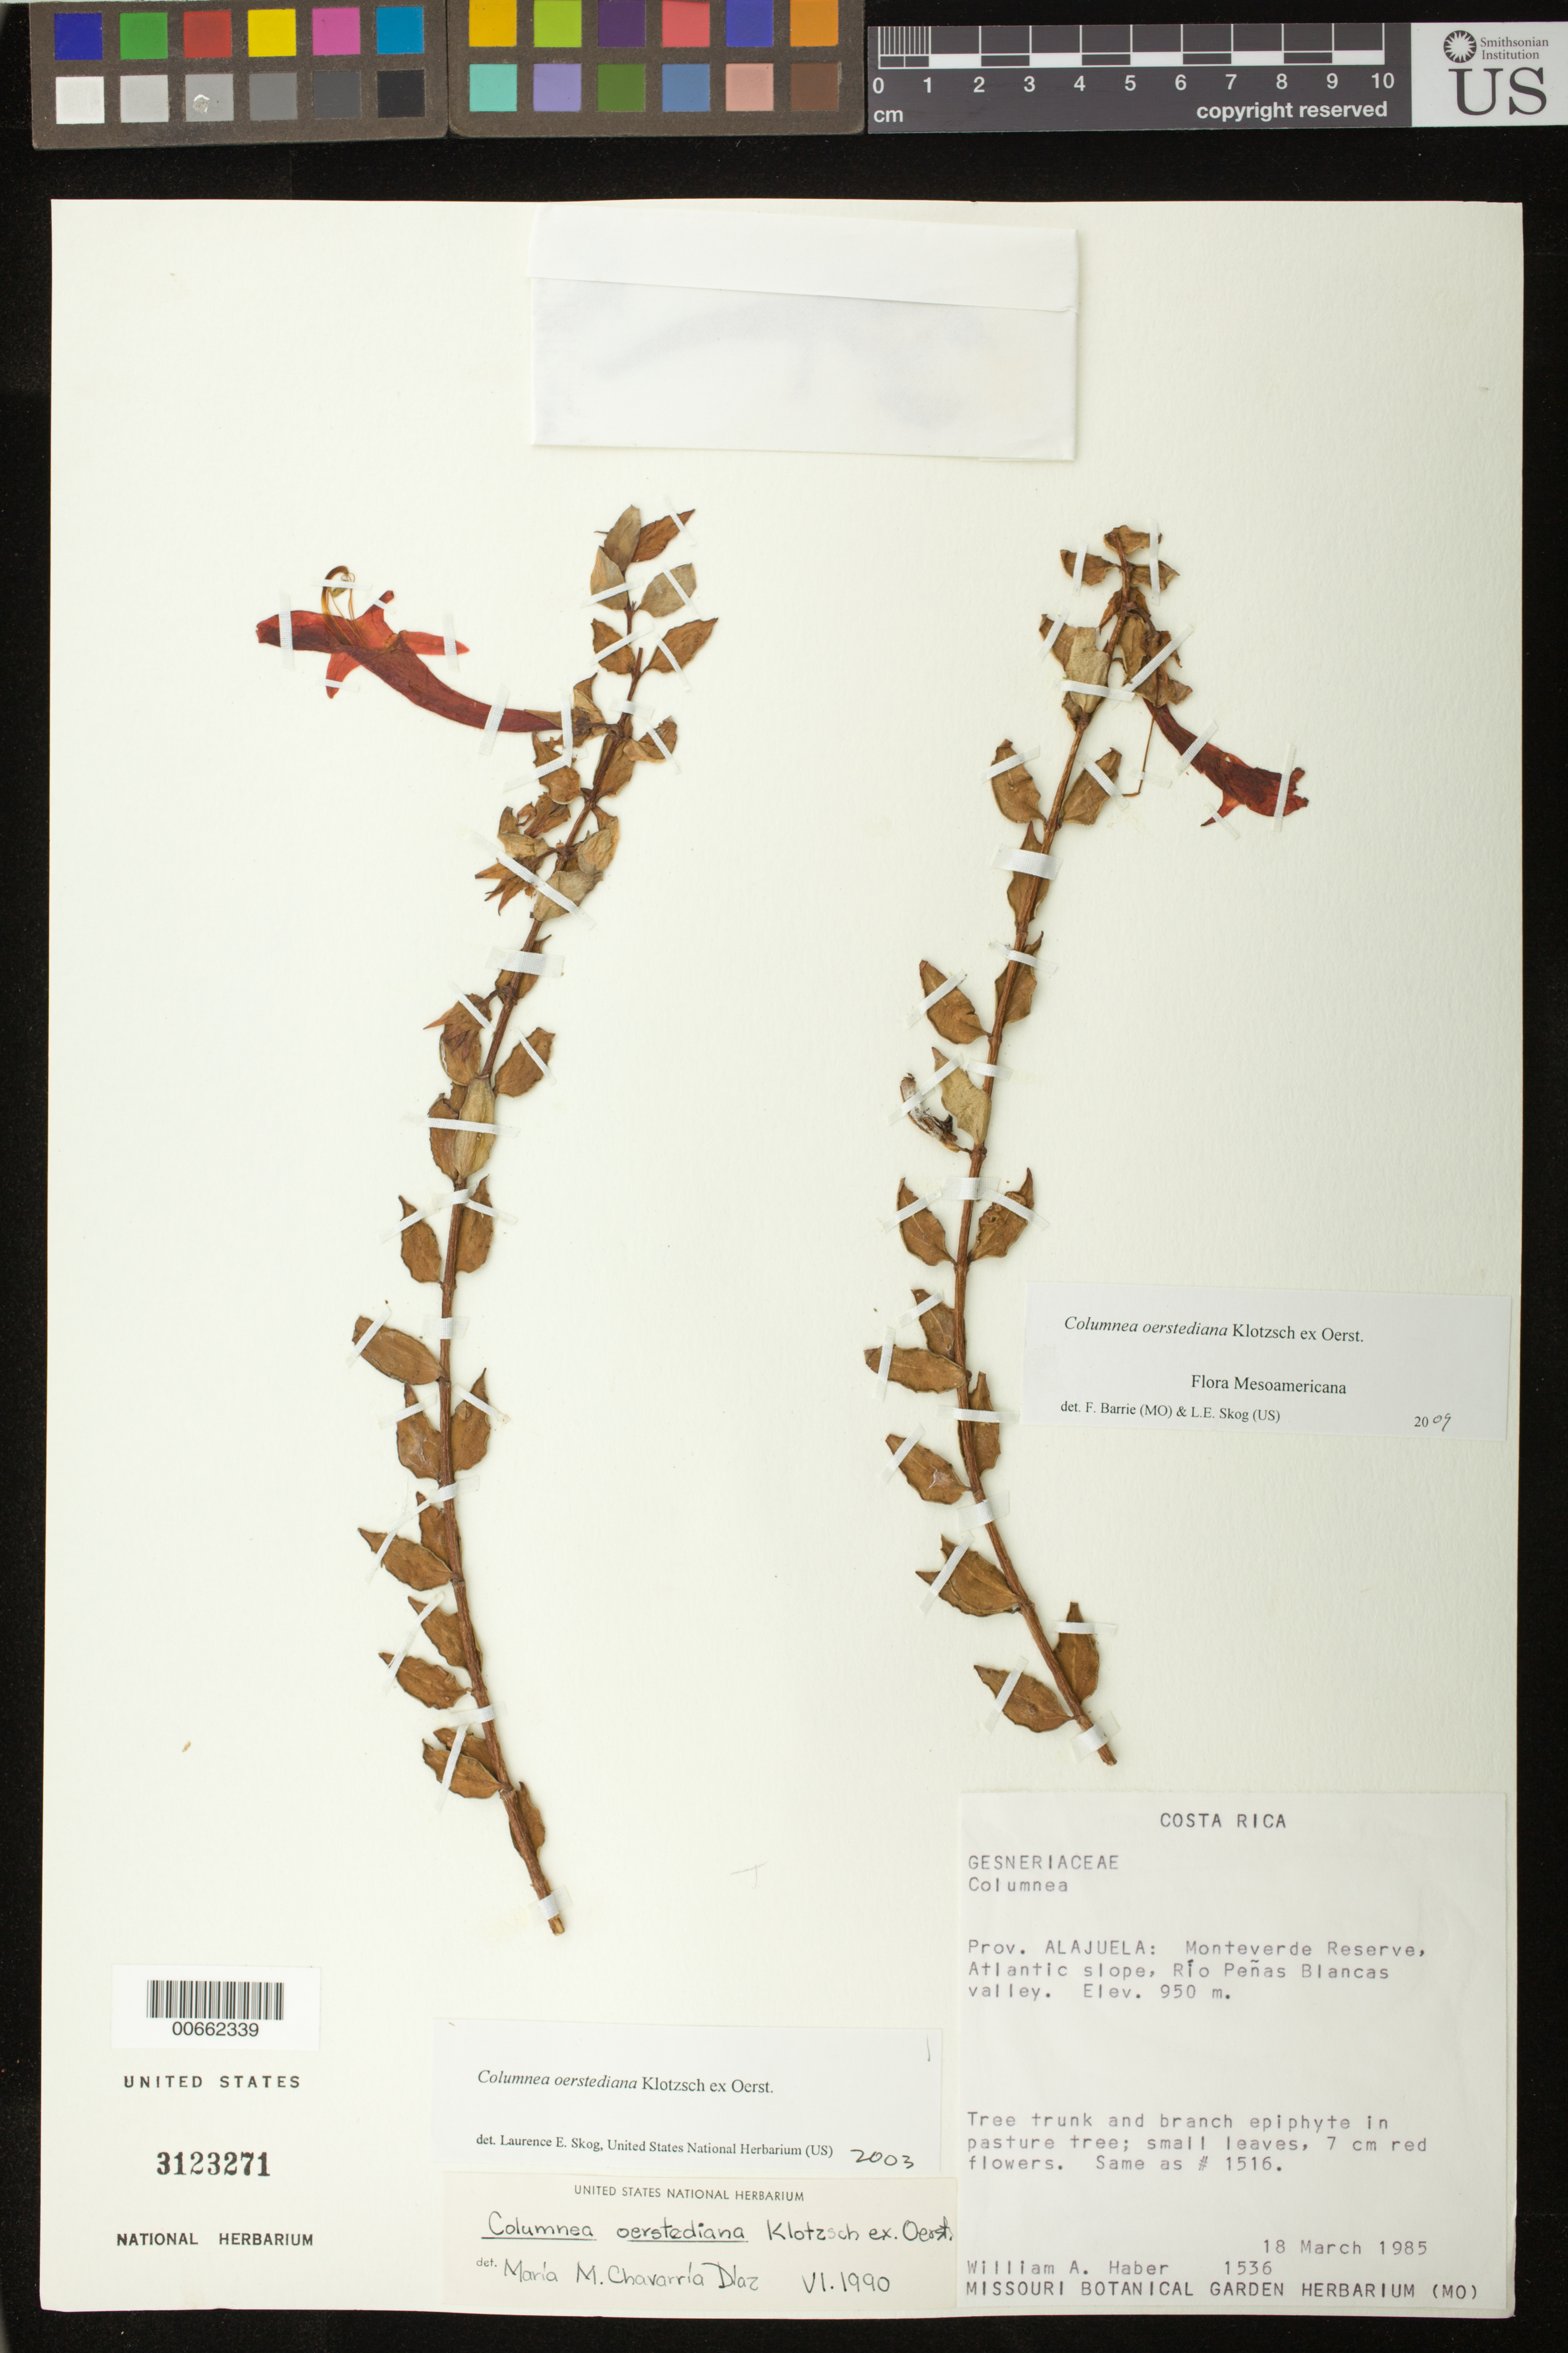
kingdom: Plantae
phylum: Tracheophyta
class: Magnoliopsida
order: Lamiales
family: Gesneriaceae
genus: Columnea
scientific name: Columnea oerstediana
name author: Klotzsch ex Oerst.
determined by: Skog, Laurence E.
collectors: W. A. Haber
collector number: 1536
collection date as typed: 18 Mar 1985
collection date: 1985-03-18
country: Costa Rica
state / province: Alajuela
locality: Monteverde Reserve, Atlantic slope, Rio Peñas Blancas valley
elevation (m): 950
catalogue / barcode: US 3123271